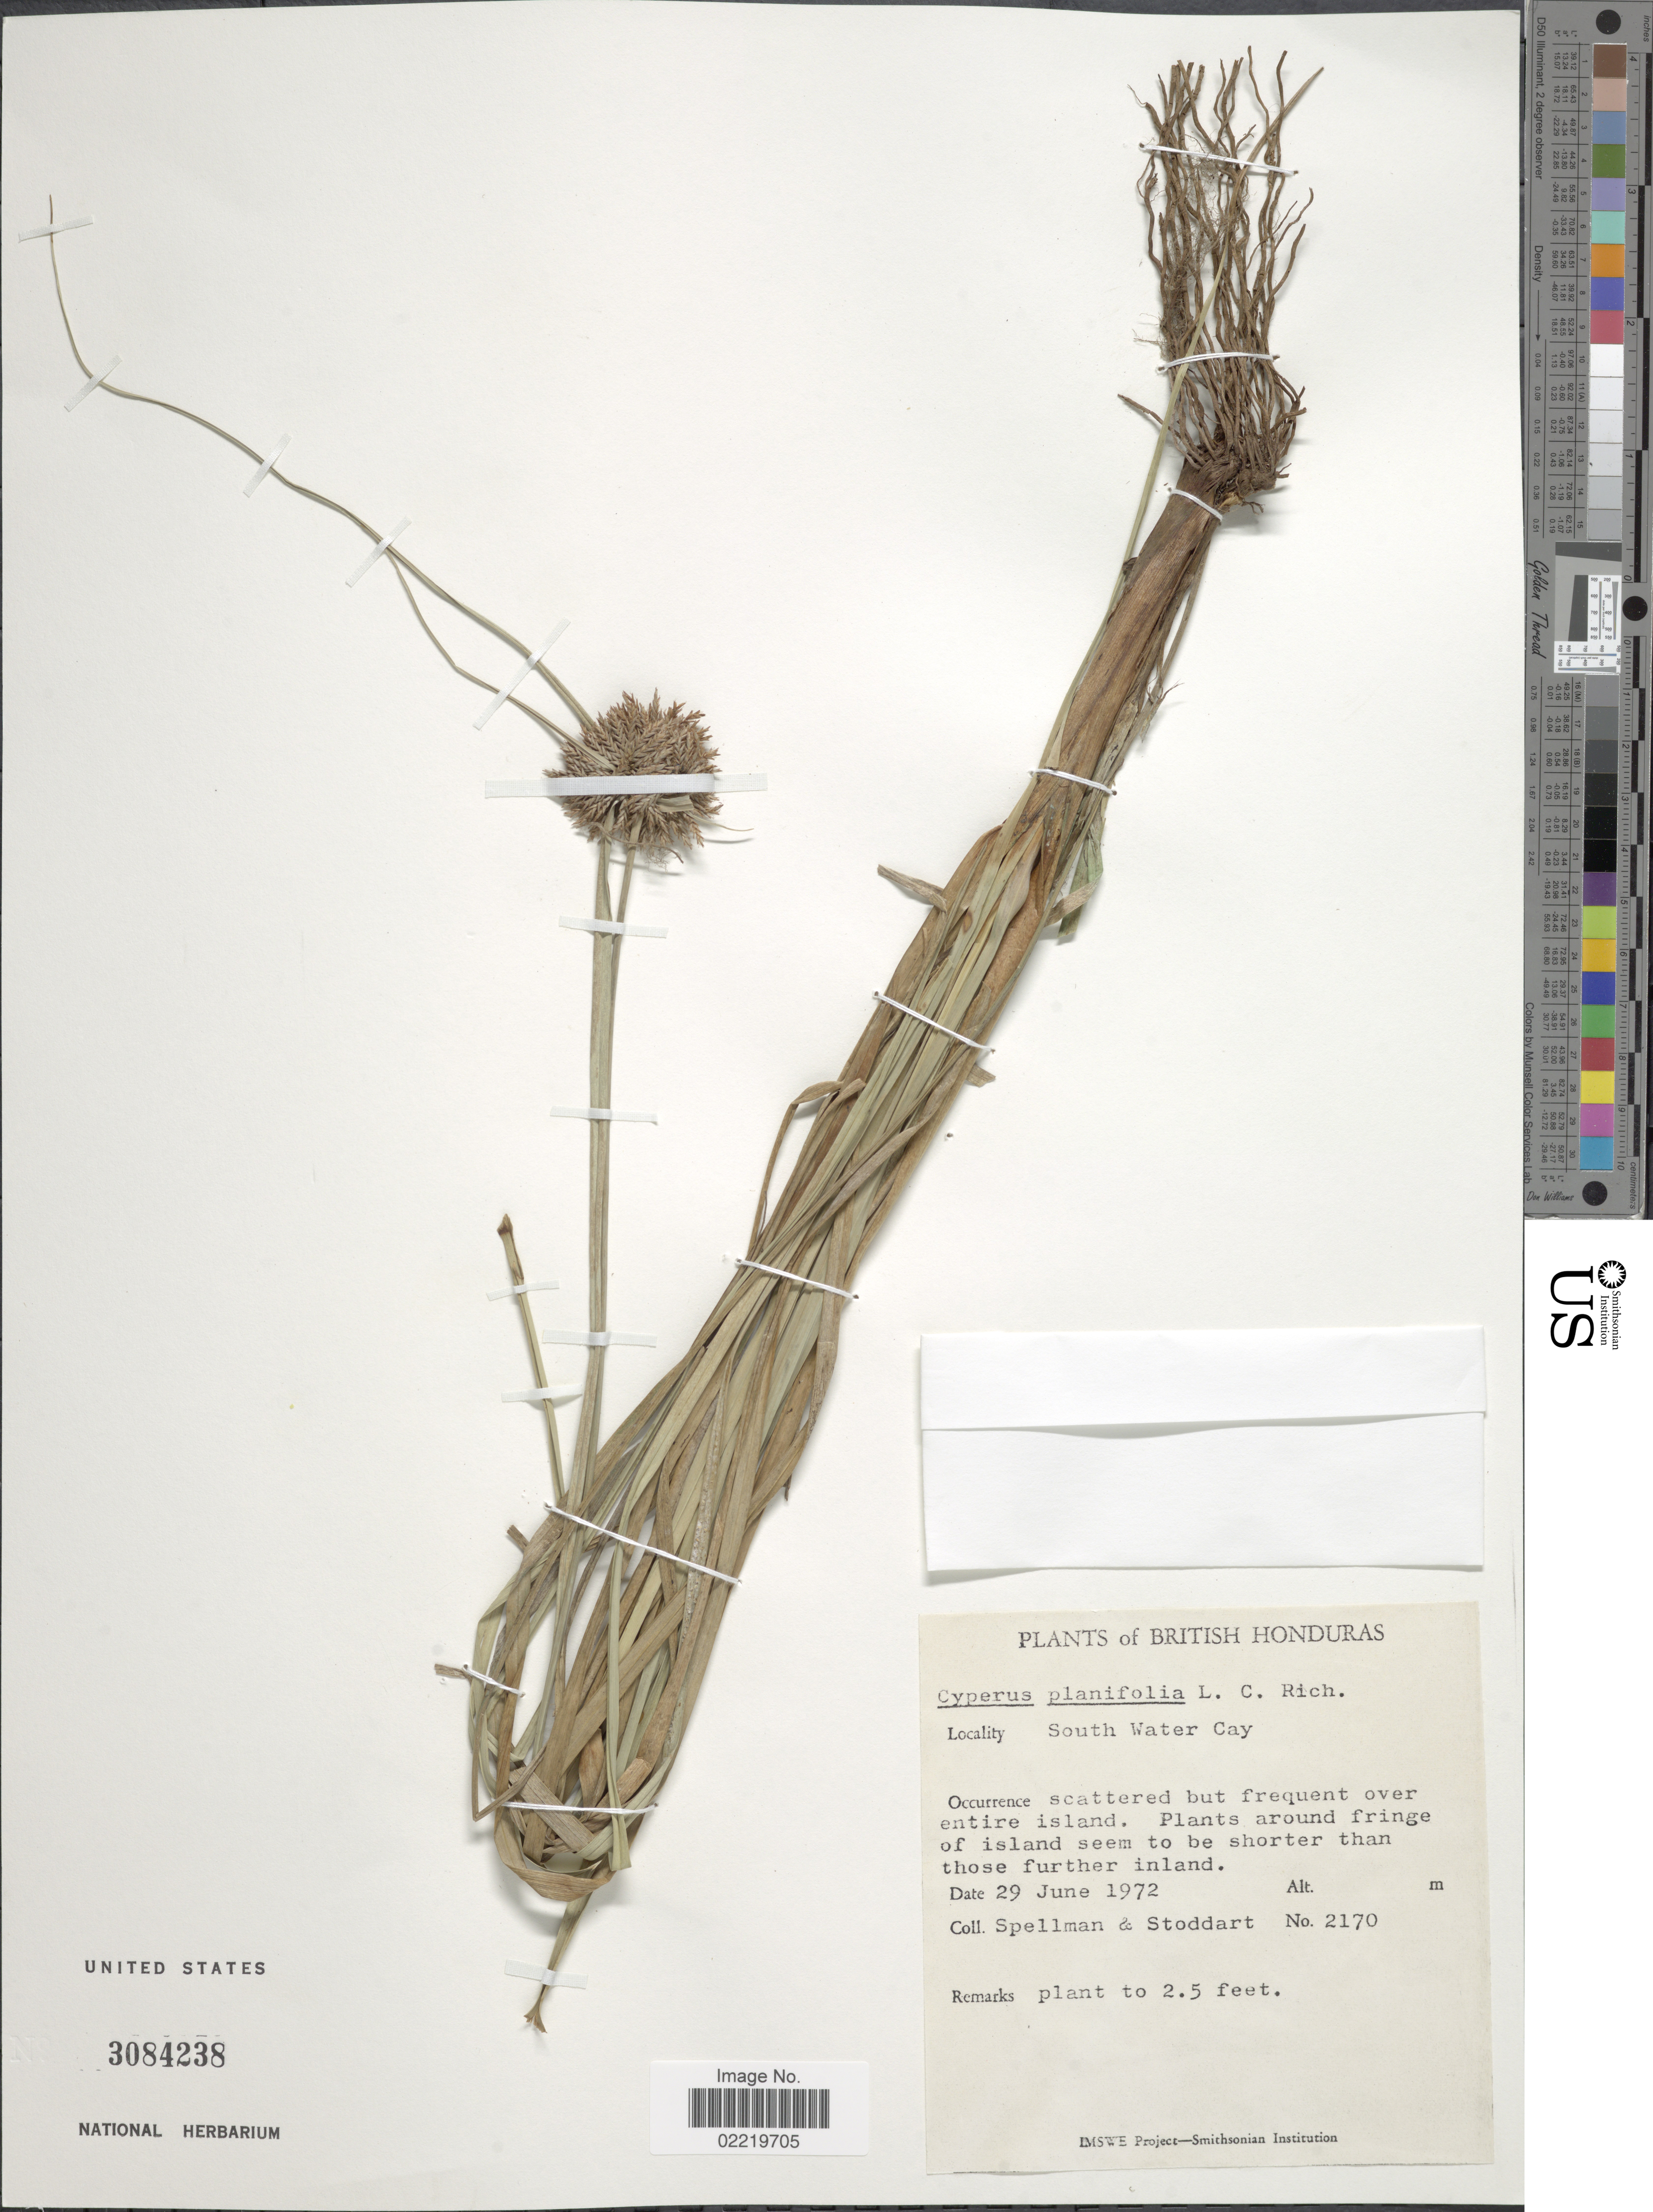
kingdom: Plantae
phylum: Tracheophyta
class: Liliopsida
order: Poales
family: Cyperaceae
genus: Cyperus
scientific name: Cyperus planifolius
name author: Rich.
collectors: Spellman, -- & -. Stoddart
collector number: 2170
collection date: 1972-06-29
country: Belize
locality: British Honduras, South Water Cay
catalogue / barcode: US 3084238